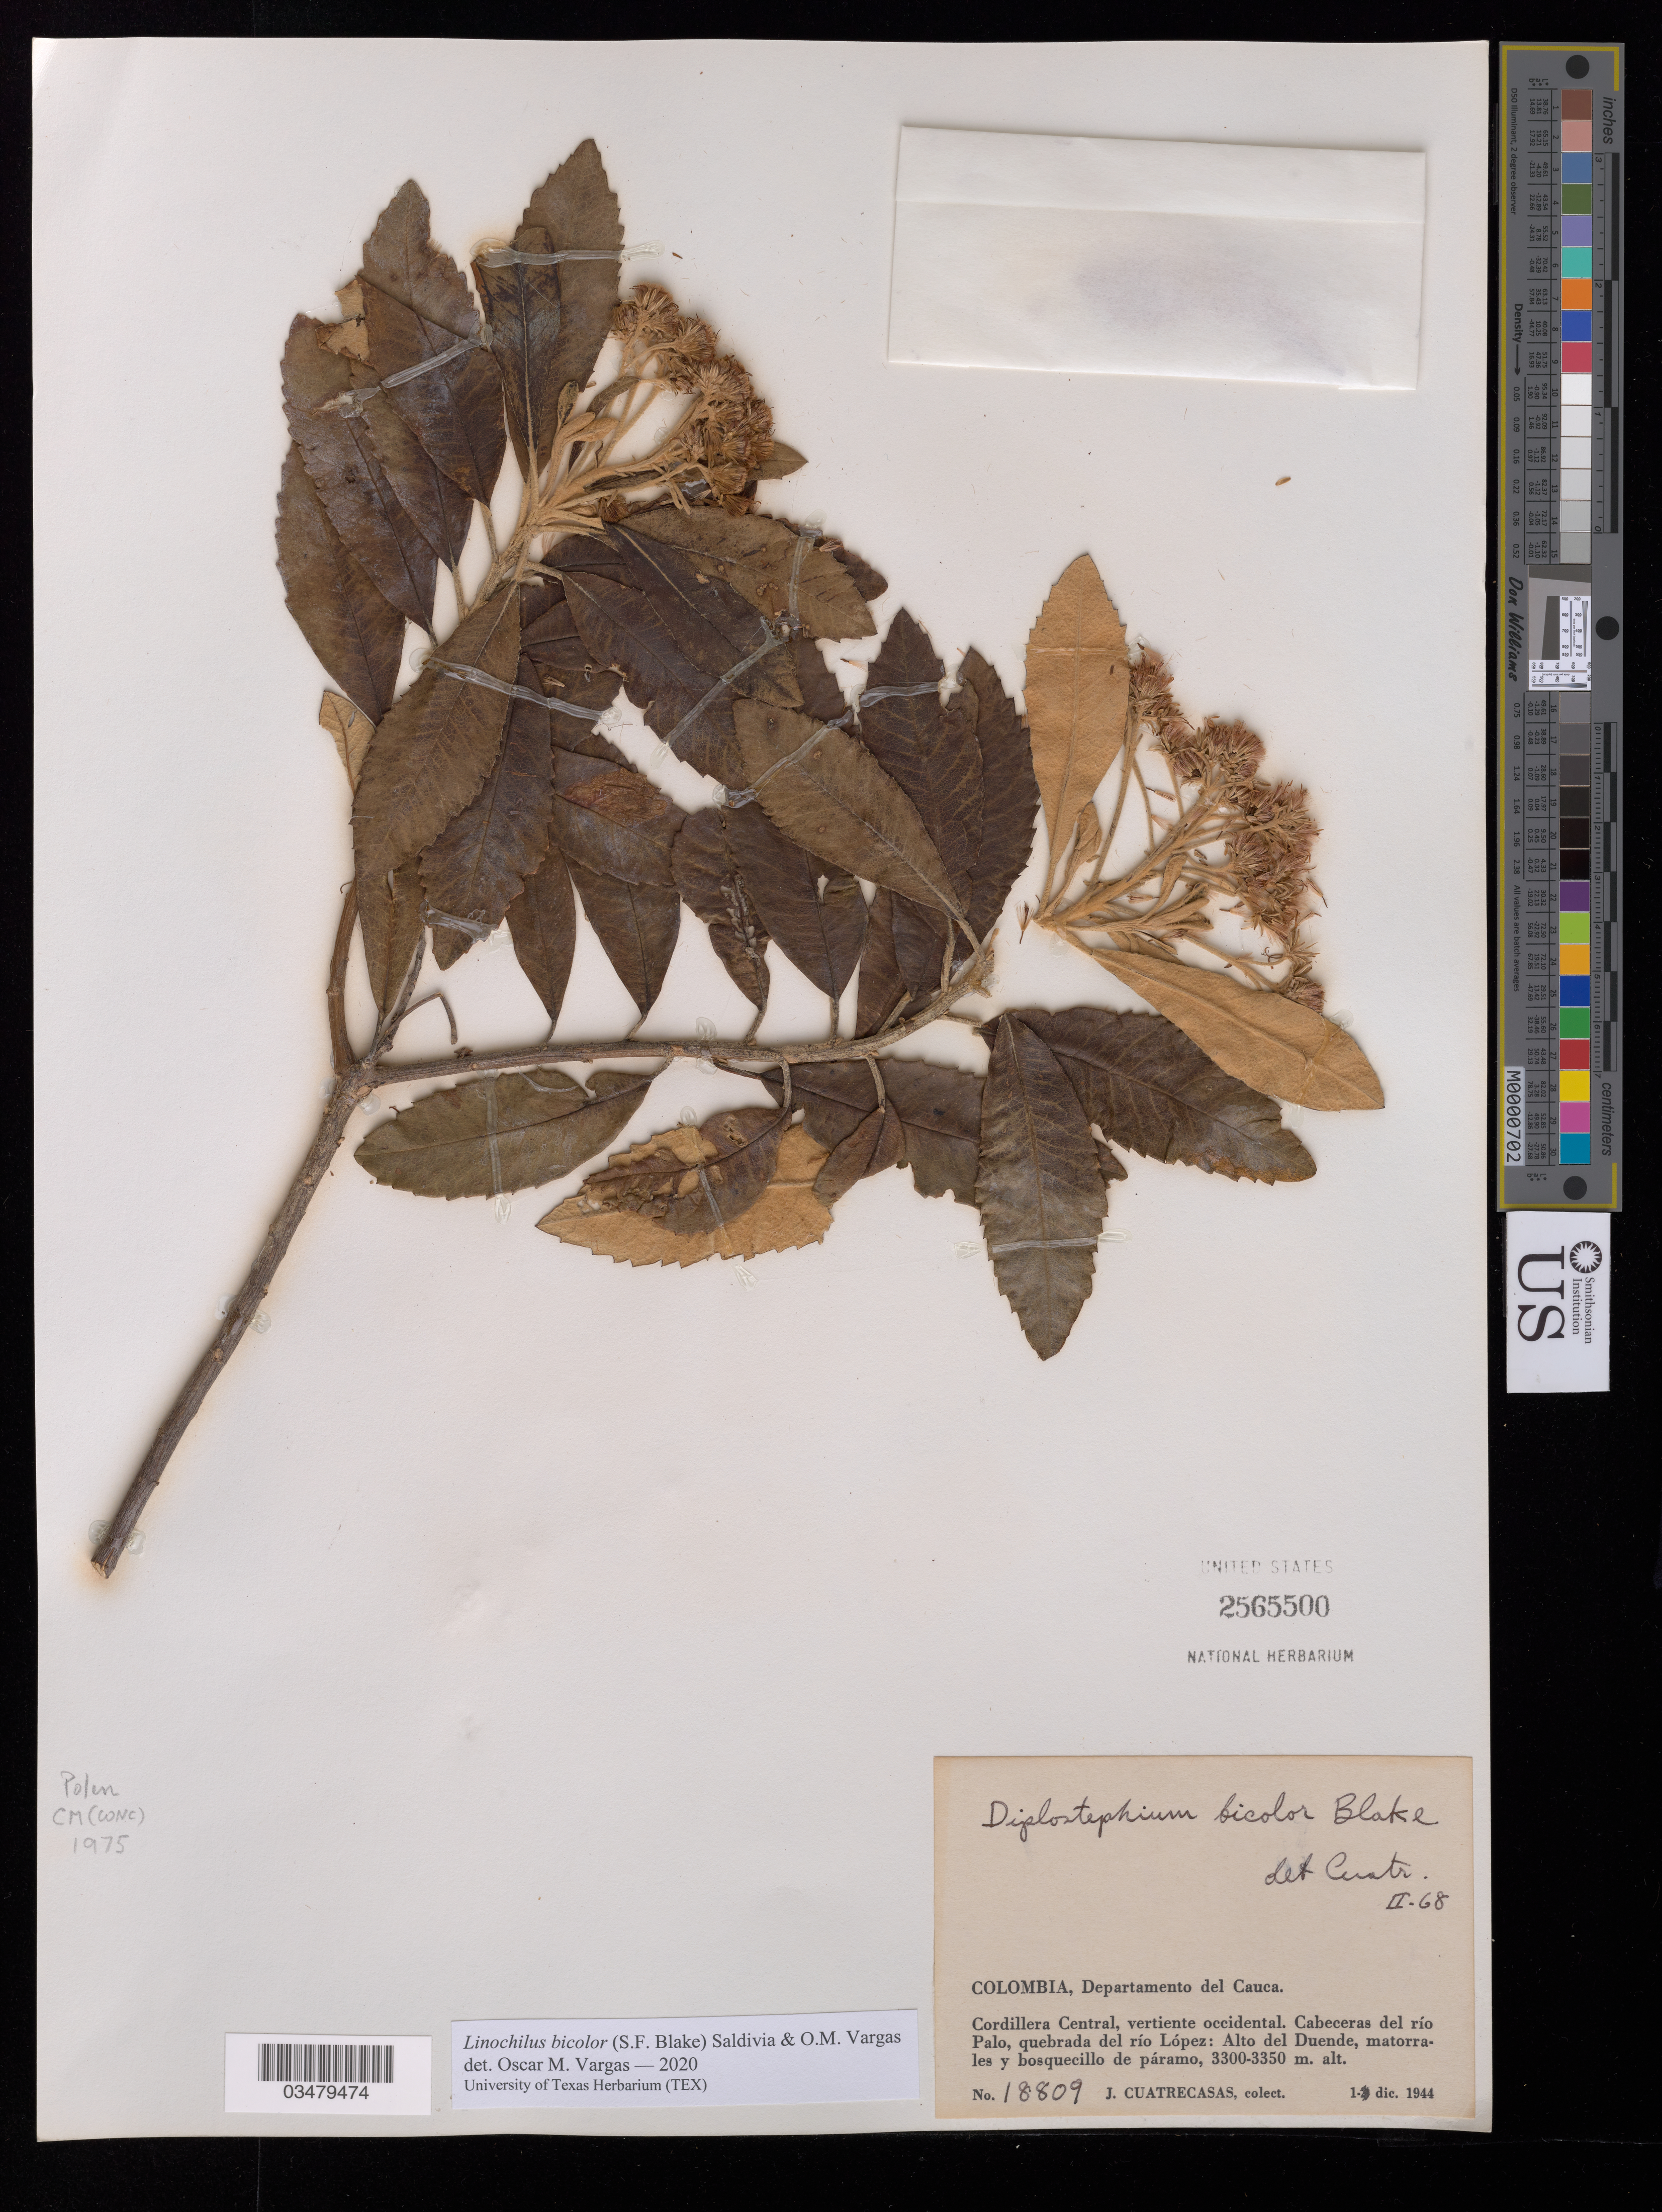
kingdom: Plantae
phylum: Tracheophyta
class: Magnoliopsida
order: Asterales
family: Asteraceae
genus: Linochilus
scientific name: Linochilus bicolor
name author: (S.F. Blake) Saldivia & O.M. Vargas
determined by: Vargas, Oscar M.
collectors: J. Cuatrecasas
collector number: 18809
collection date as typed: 01 Dec 1944 to 02 Dec 1944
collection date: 1944-12-01/1944-12-02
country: Colombia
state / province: Cauca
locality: Cabecera del Rio Palo, Quebrado del Rio Lopez, Alto del Duende.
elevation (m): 3300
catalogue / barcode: US 2565500